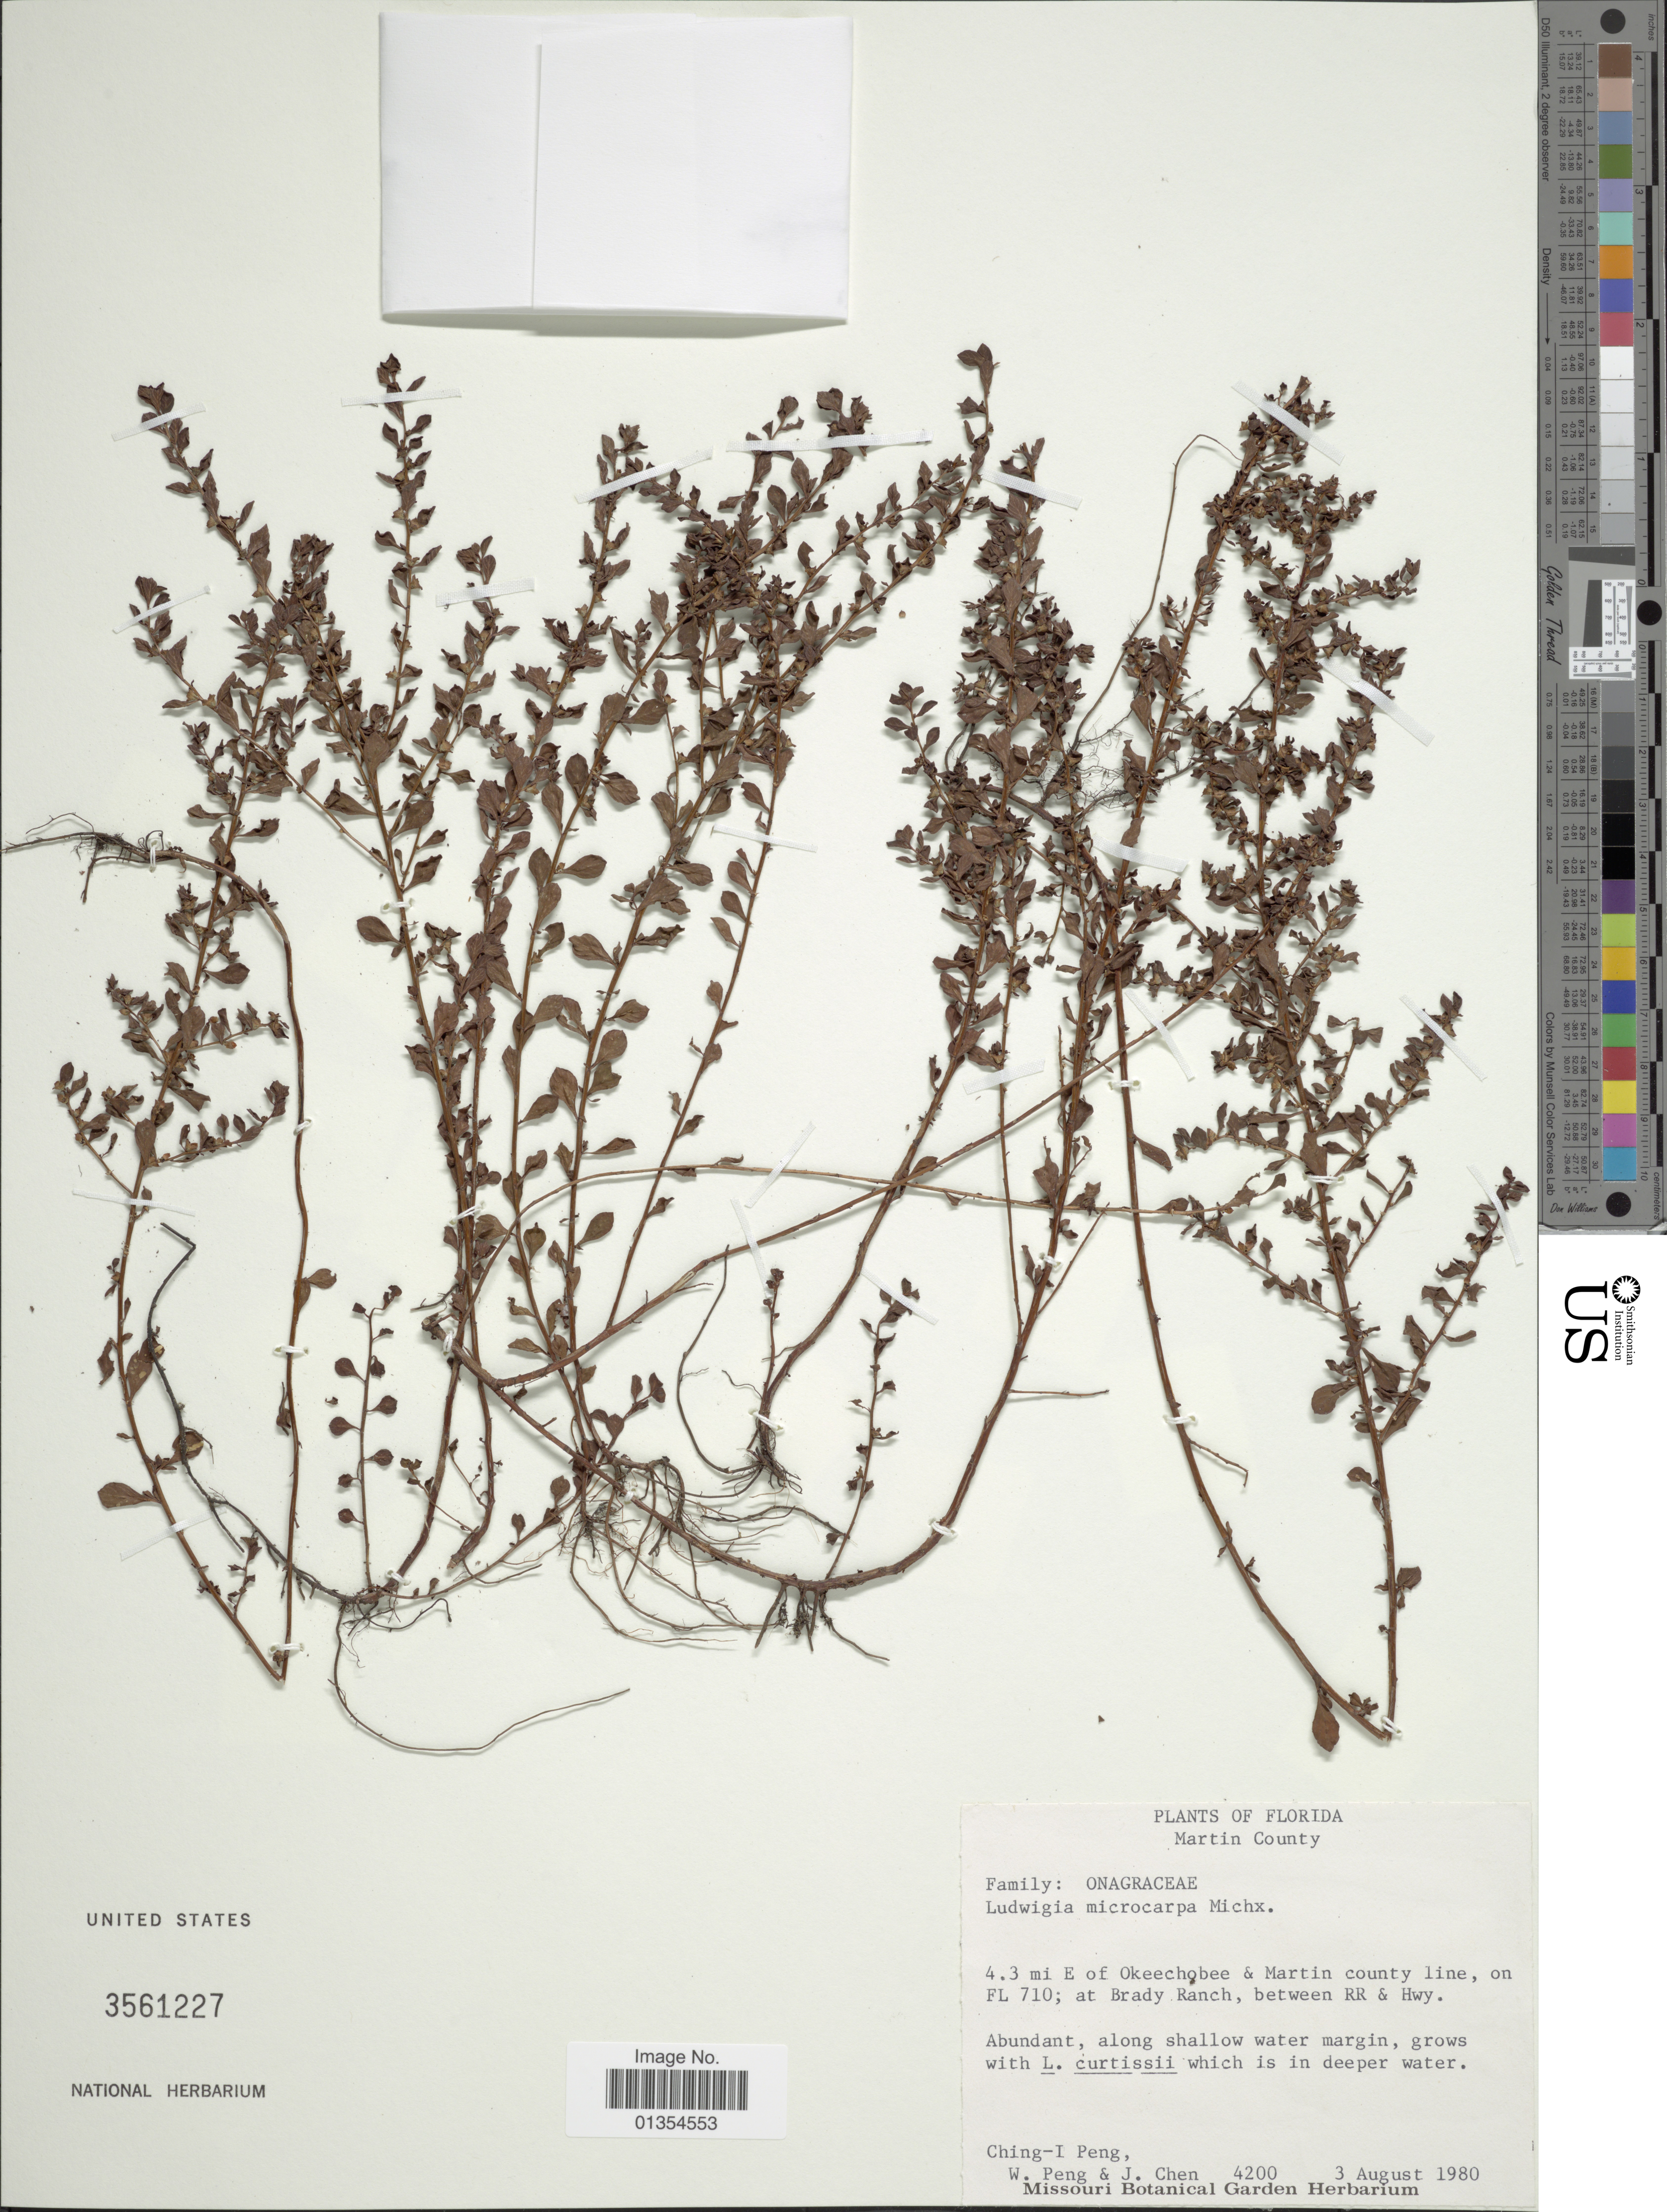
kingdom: Plantae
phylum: Tracheophyta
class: Magnoliopsida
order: Myrtales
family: Onagraceae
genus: Ludwigia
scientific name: Ludwigia microcarpa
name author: Michx.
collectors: C.-I Peng, W. Peng & J. Chen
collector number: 4200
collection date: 1980-08-30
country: United States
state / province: Florida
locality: Martin County, 4.3 mi E of Okeechobee & Martin county line, on FL 710; at Brady Ranch, between RR & Hwy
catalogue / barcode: US 3561227